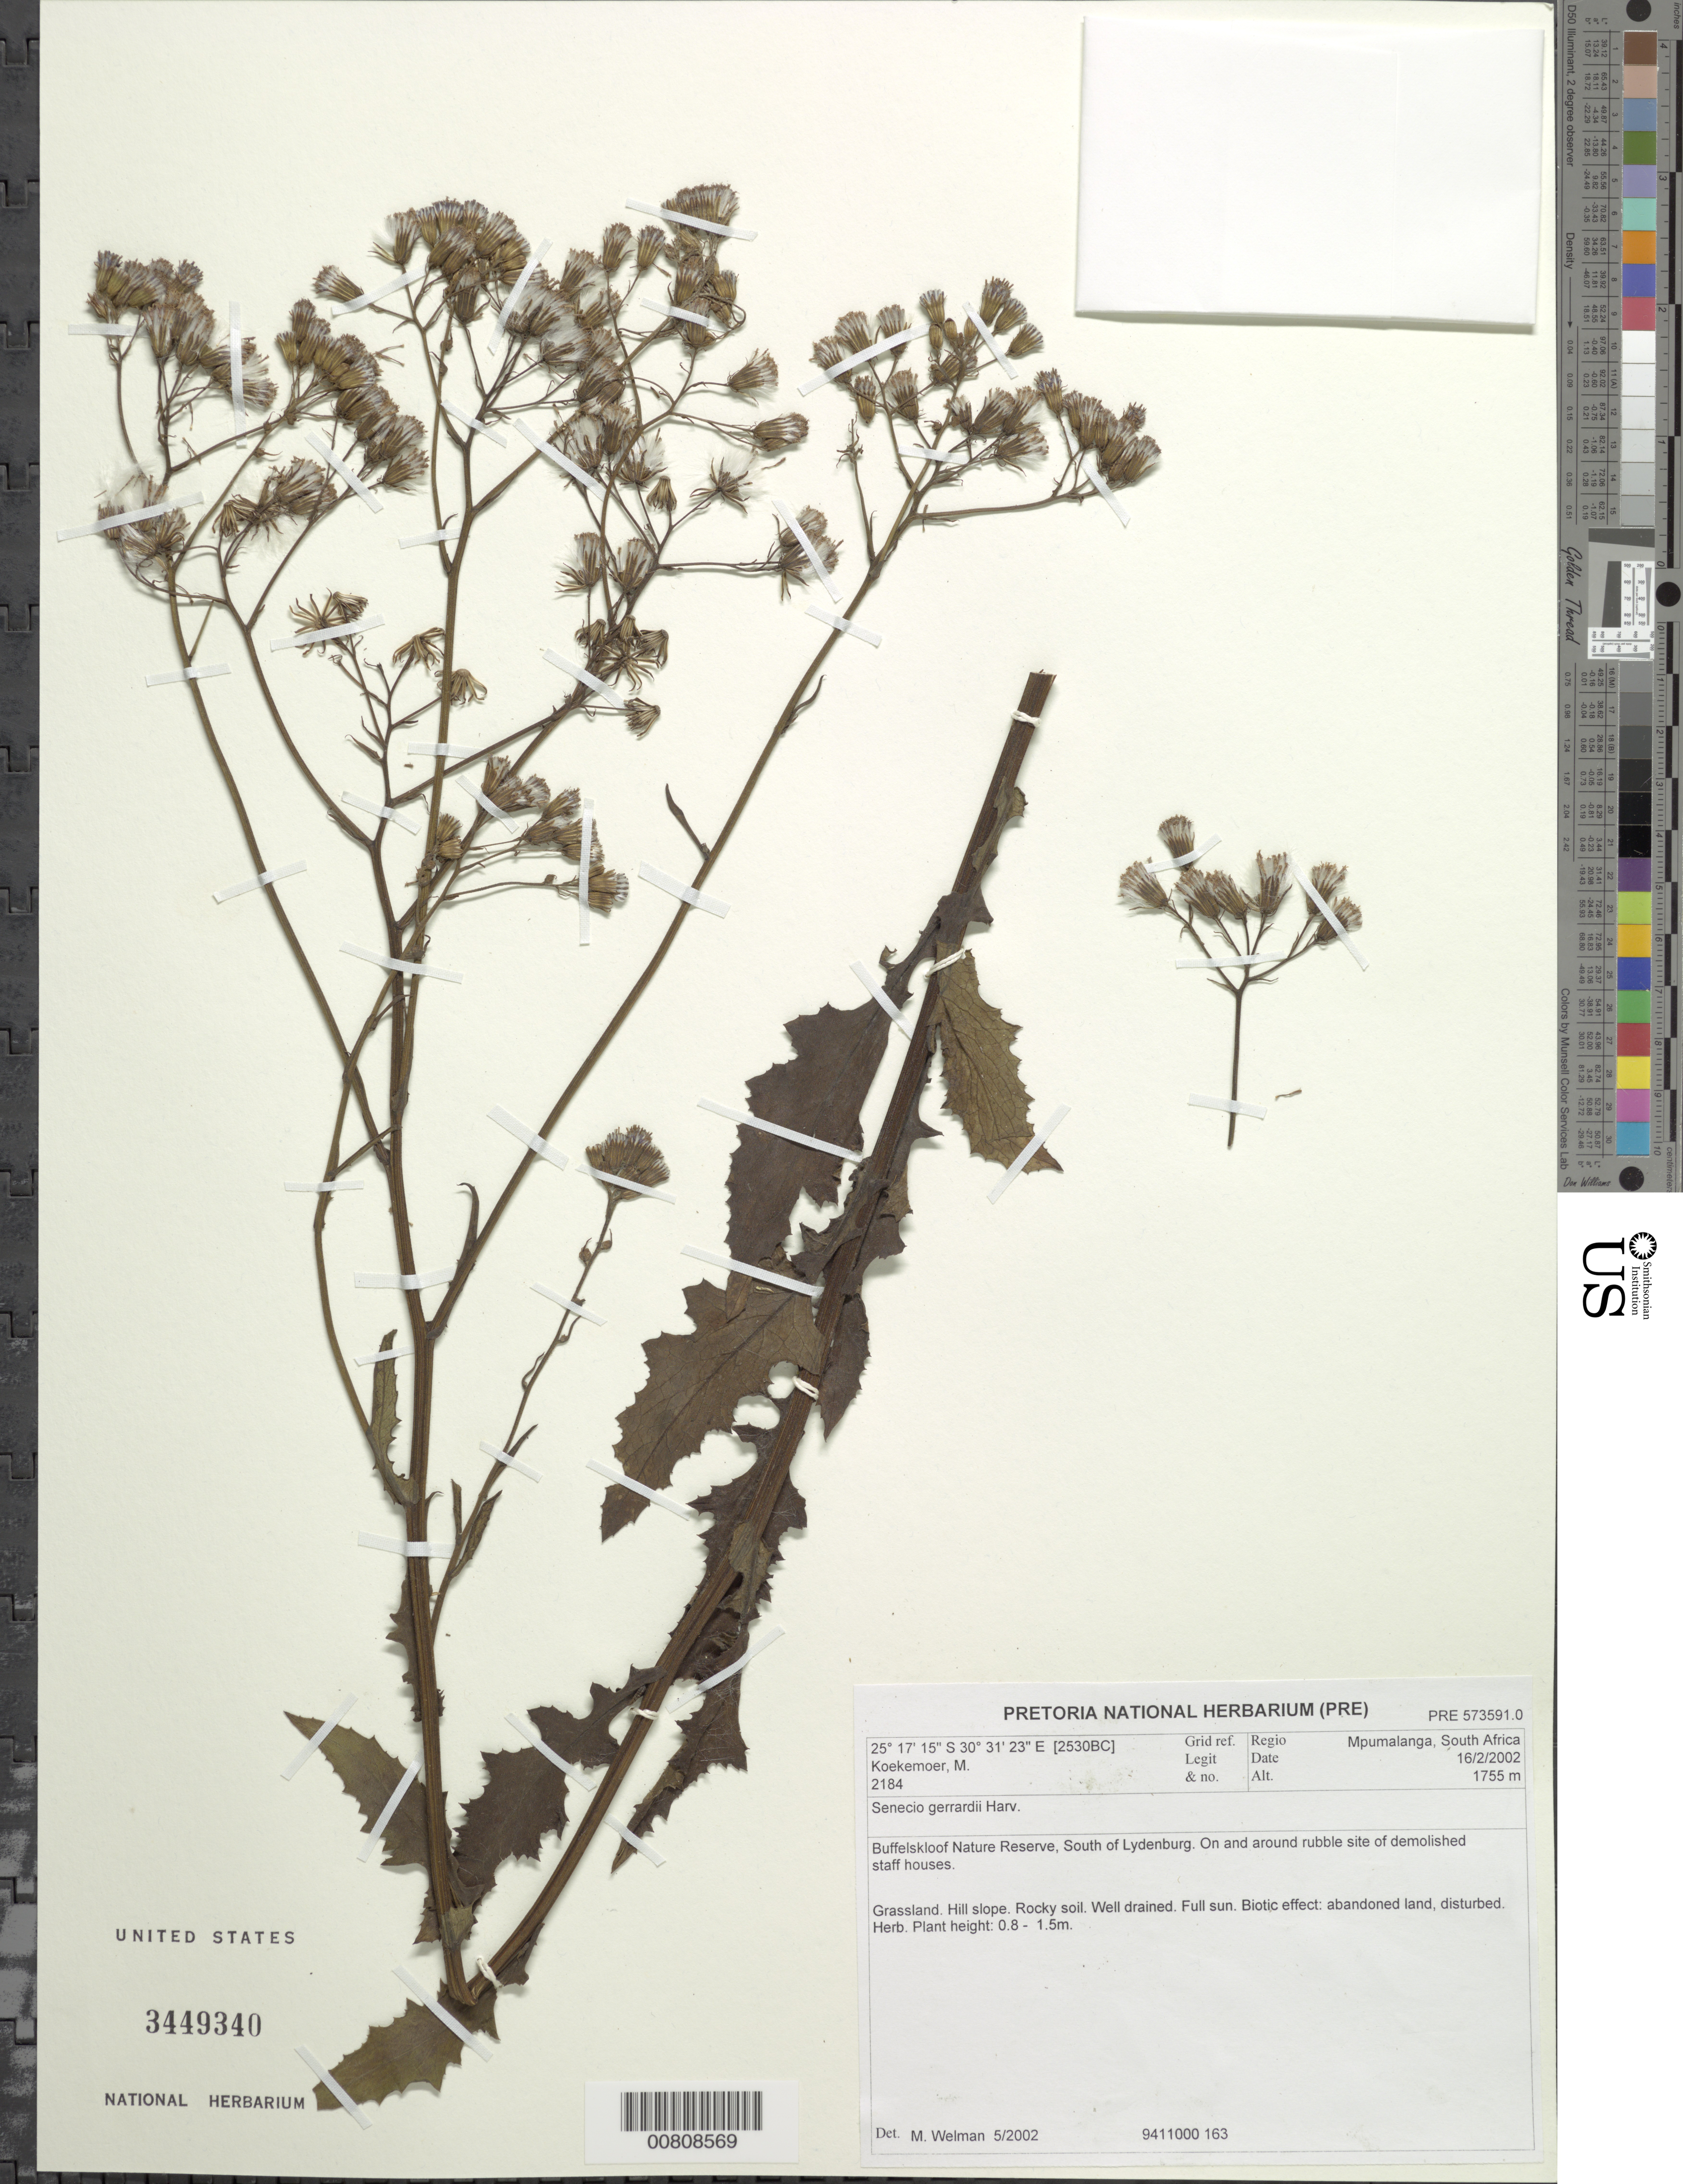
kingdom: Plantae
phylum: Tracheophyta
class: Magnoliopsida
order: Asterales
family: Asteraceae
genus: Senecio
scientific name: Senecio gerardi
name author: Harv.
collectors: M. Koekemoer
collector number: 2184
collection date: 2002-02-16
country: South Africa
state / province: Mpumalanga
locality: Buffelskloof Nature Reserve, S of Lydenburg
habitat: On and around rubble site of demolished staff houses; grassland, hill slope, rocky soil, well-drained, full sun, abandoned land, disturbed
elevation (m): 1755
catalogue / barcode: US 3449340